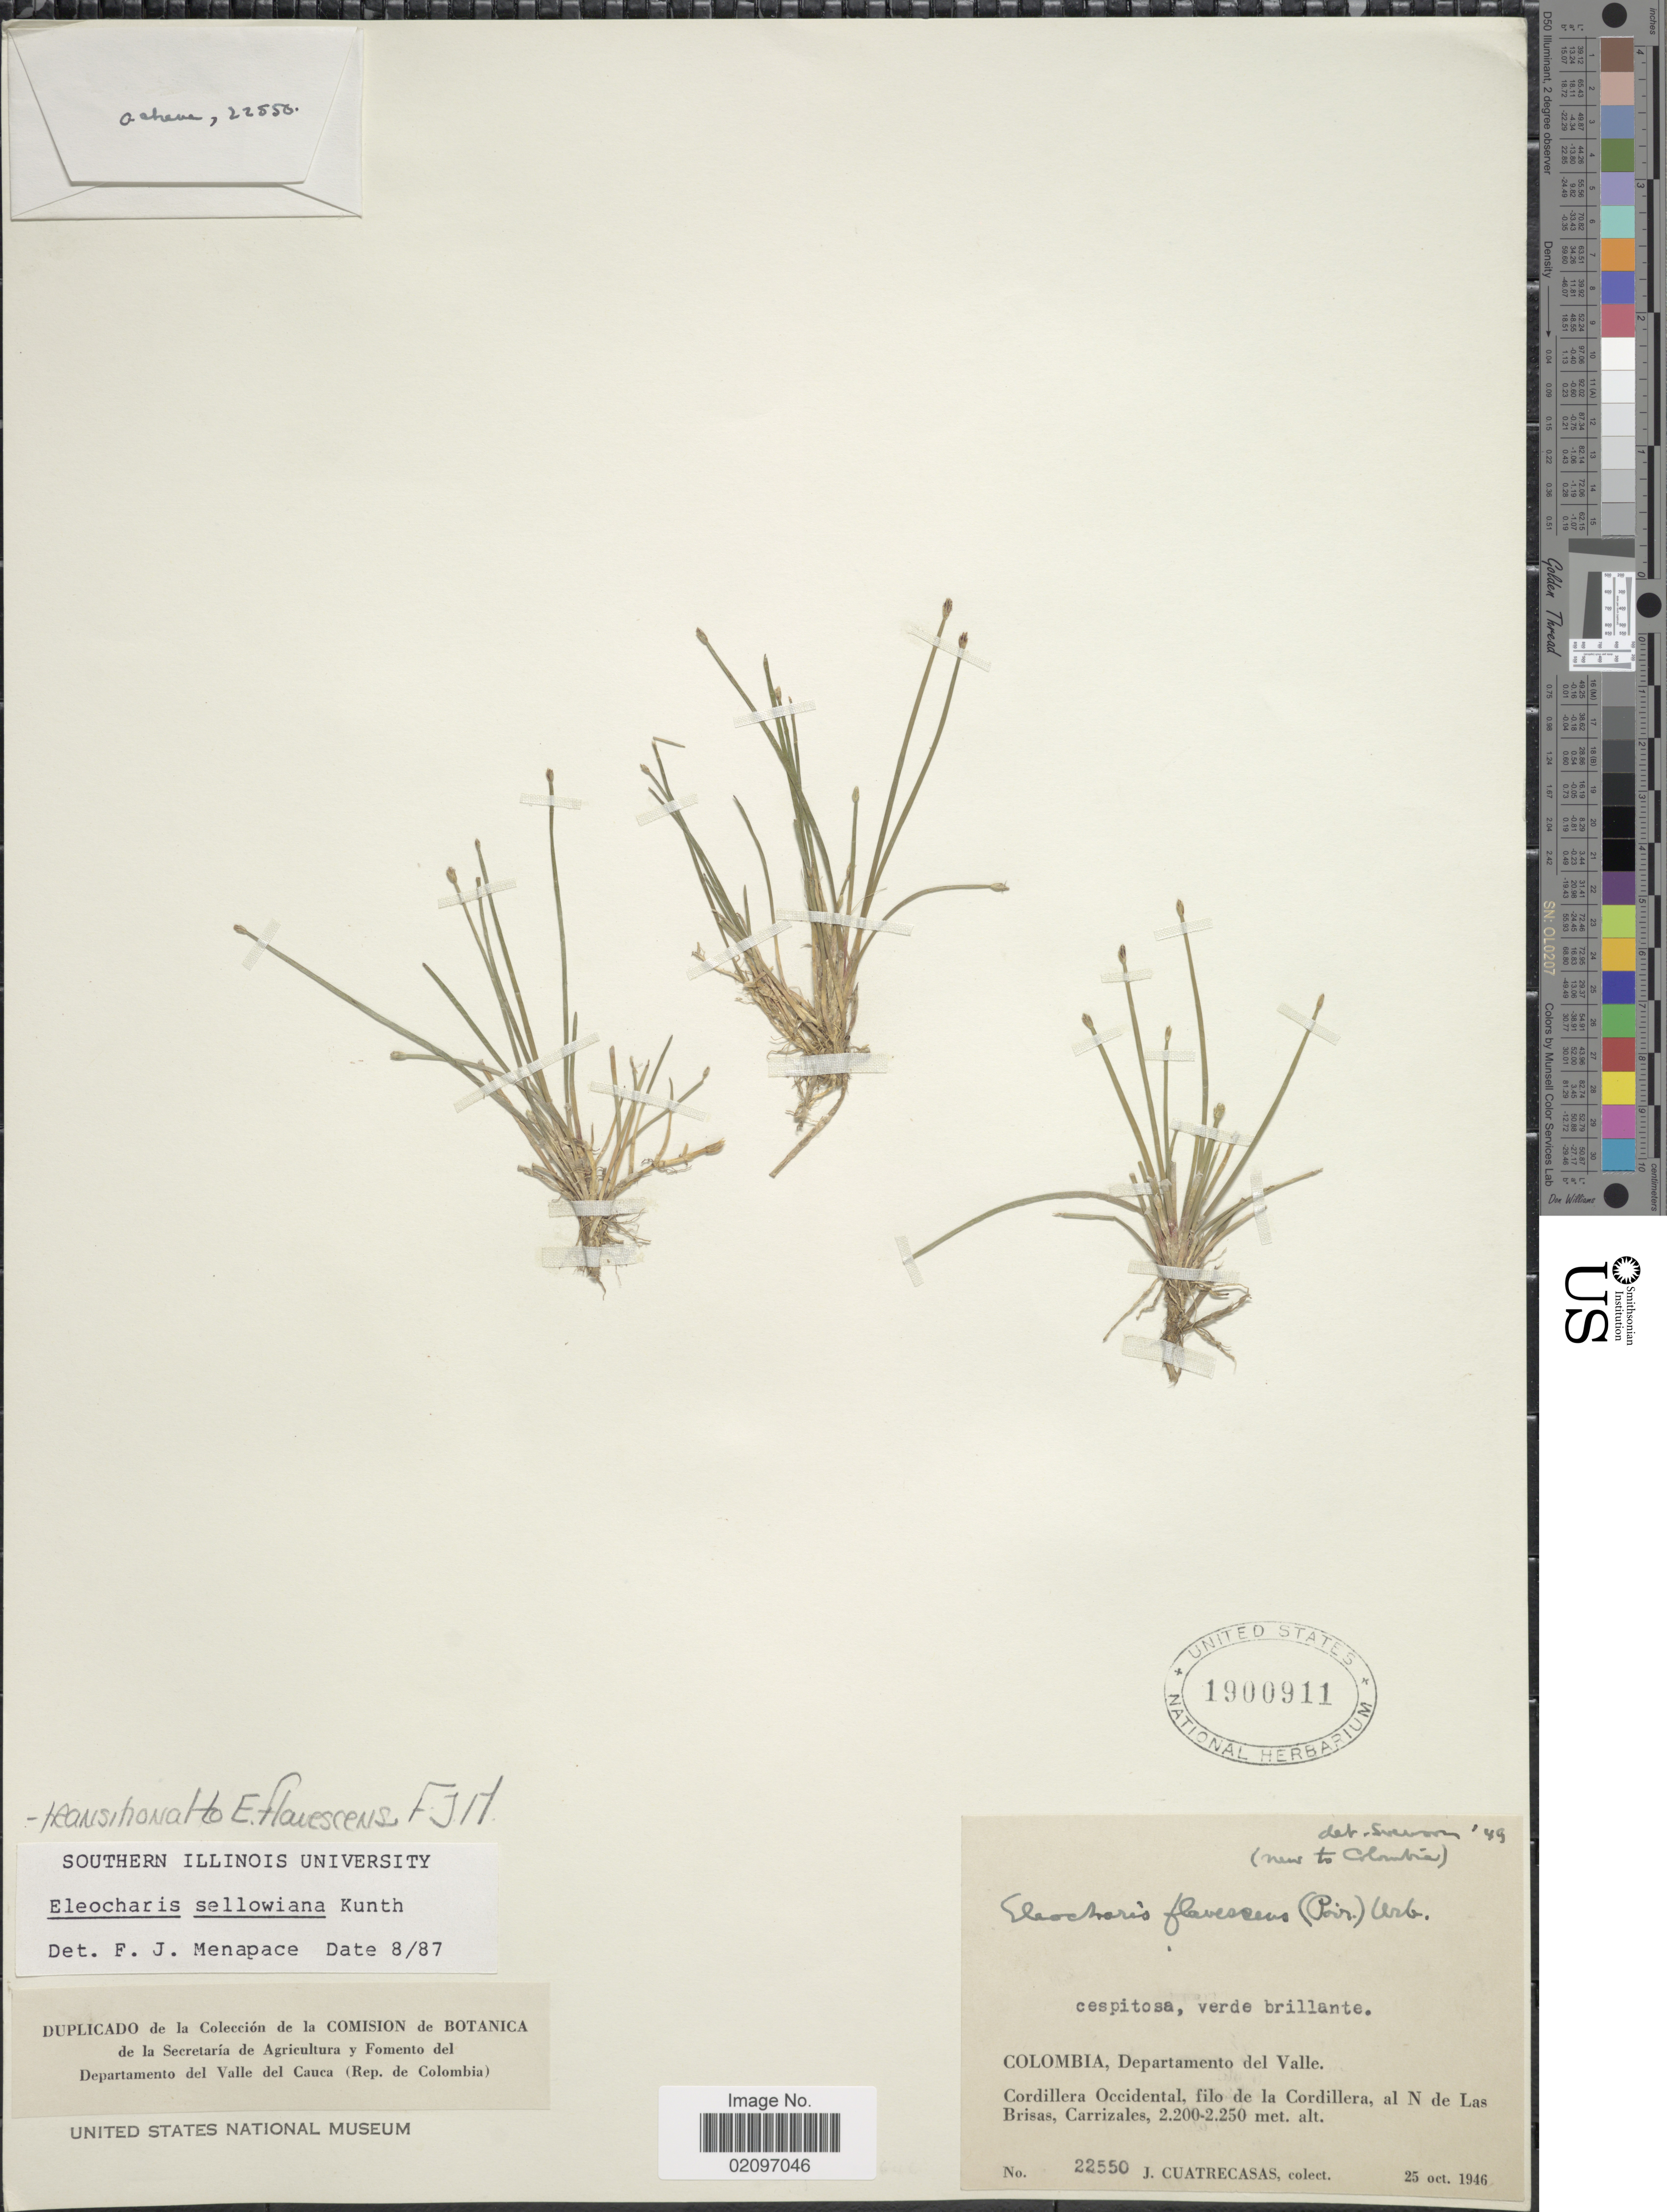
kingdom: Plantae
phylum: Tracheophyta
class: Liliopsida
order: Poales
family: Cyperaceae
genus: Eleocharis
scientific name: Eleocharis sellowiana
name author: Kunth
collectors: J. Cuatrecasas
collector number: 22550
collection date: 1946-10-25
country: Colombia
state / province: Valle del Cauca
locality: Colombia, Departamento del Valle. Cordillera Occidental, filo de la Cordillera, al N de Las Brisas, Carrizales.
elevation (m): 671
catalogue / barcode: US 1900911